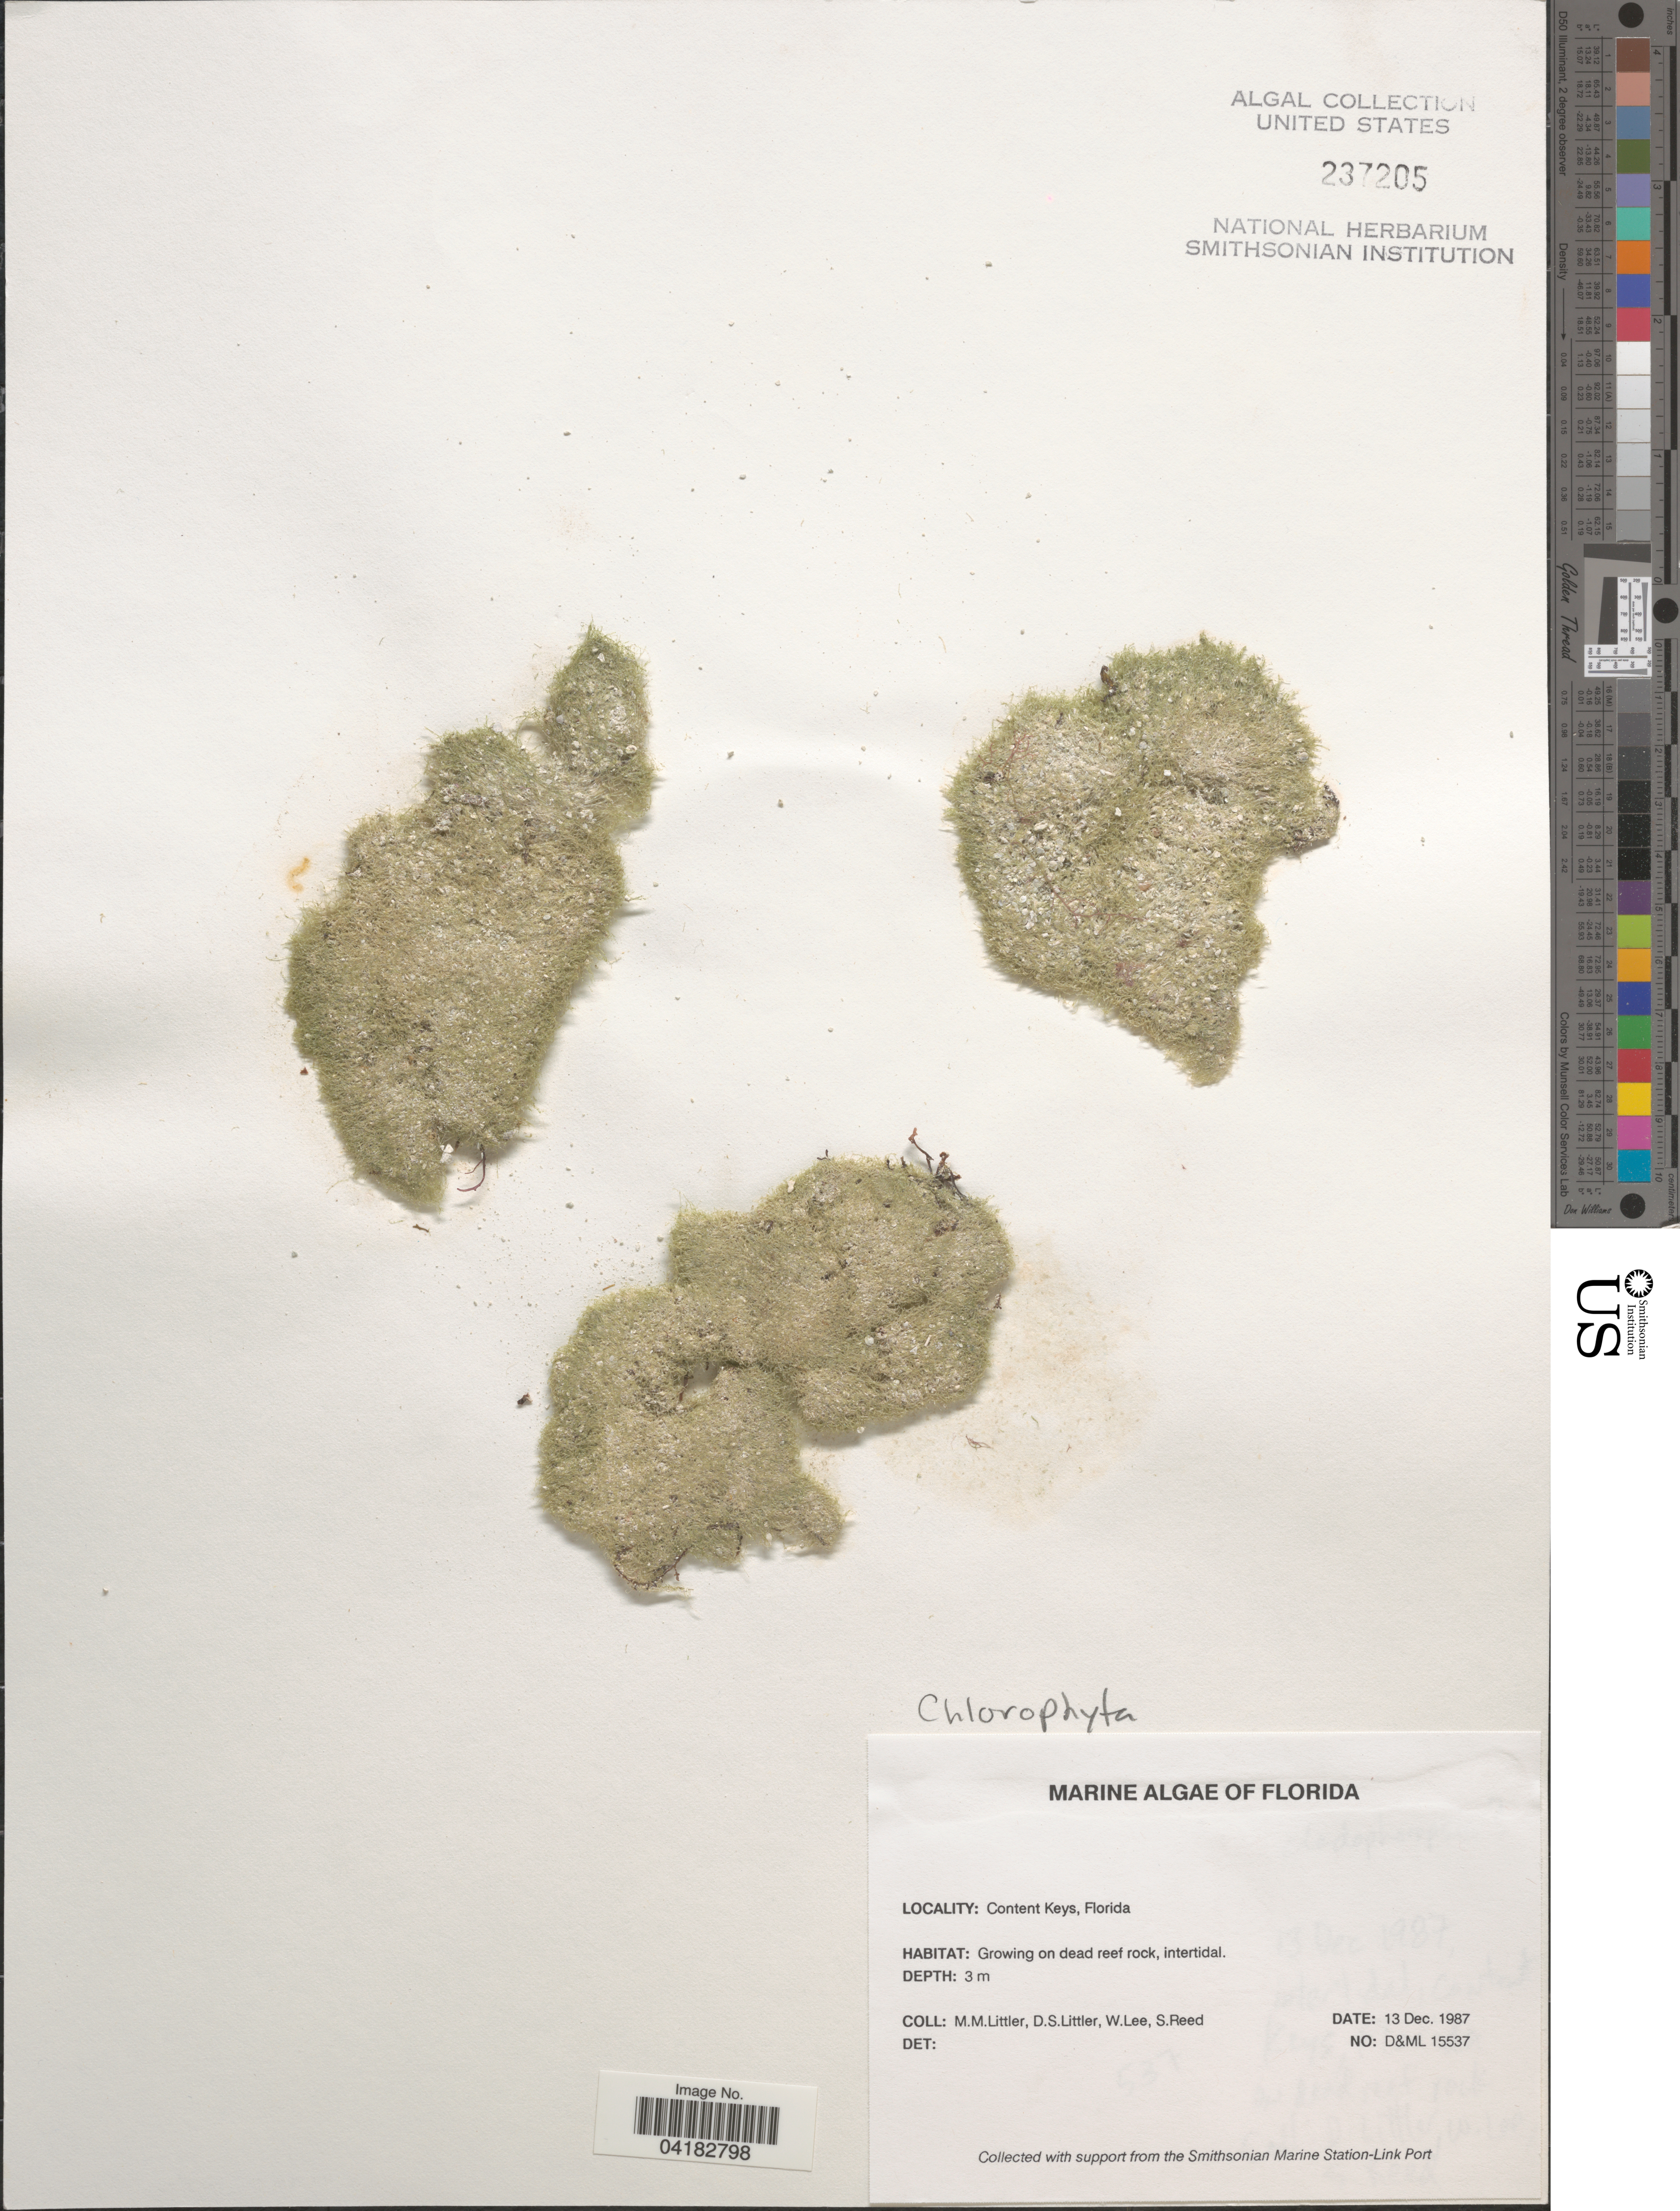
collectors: D. S. Littler, W. Lee & S. Reed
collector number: D&ML15537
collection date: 1987-12-13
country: United States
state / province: Florida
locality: Content Keys.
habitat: Growing on dead reef rock, intertidal.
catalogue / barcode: US 237205